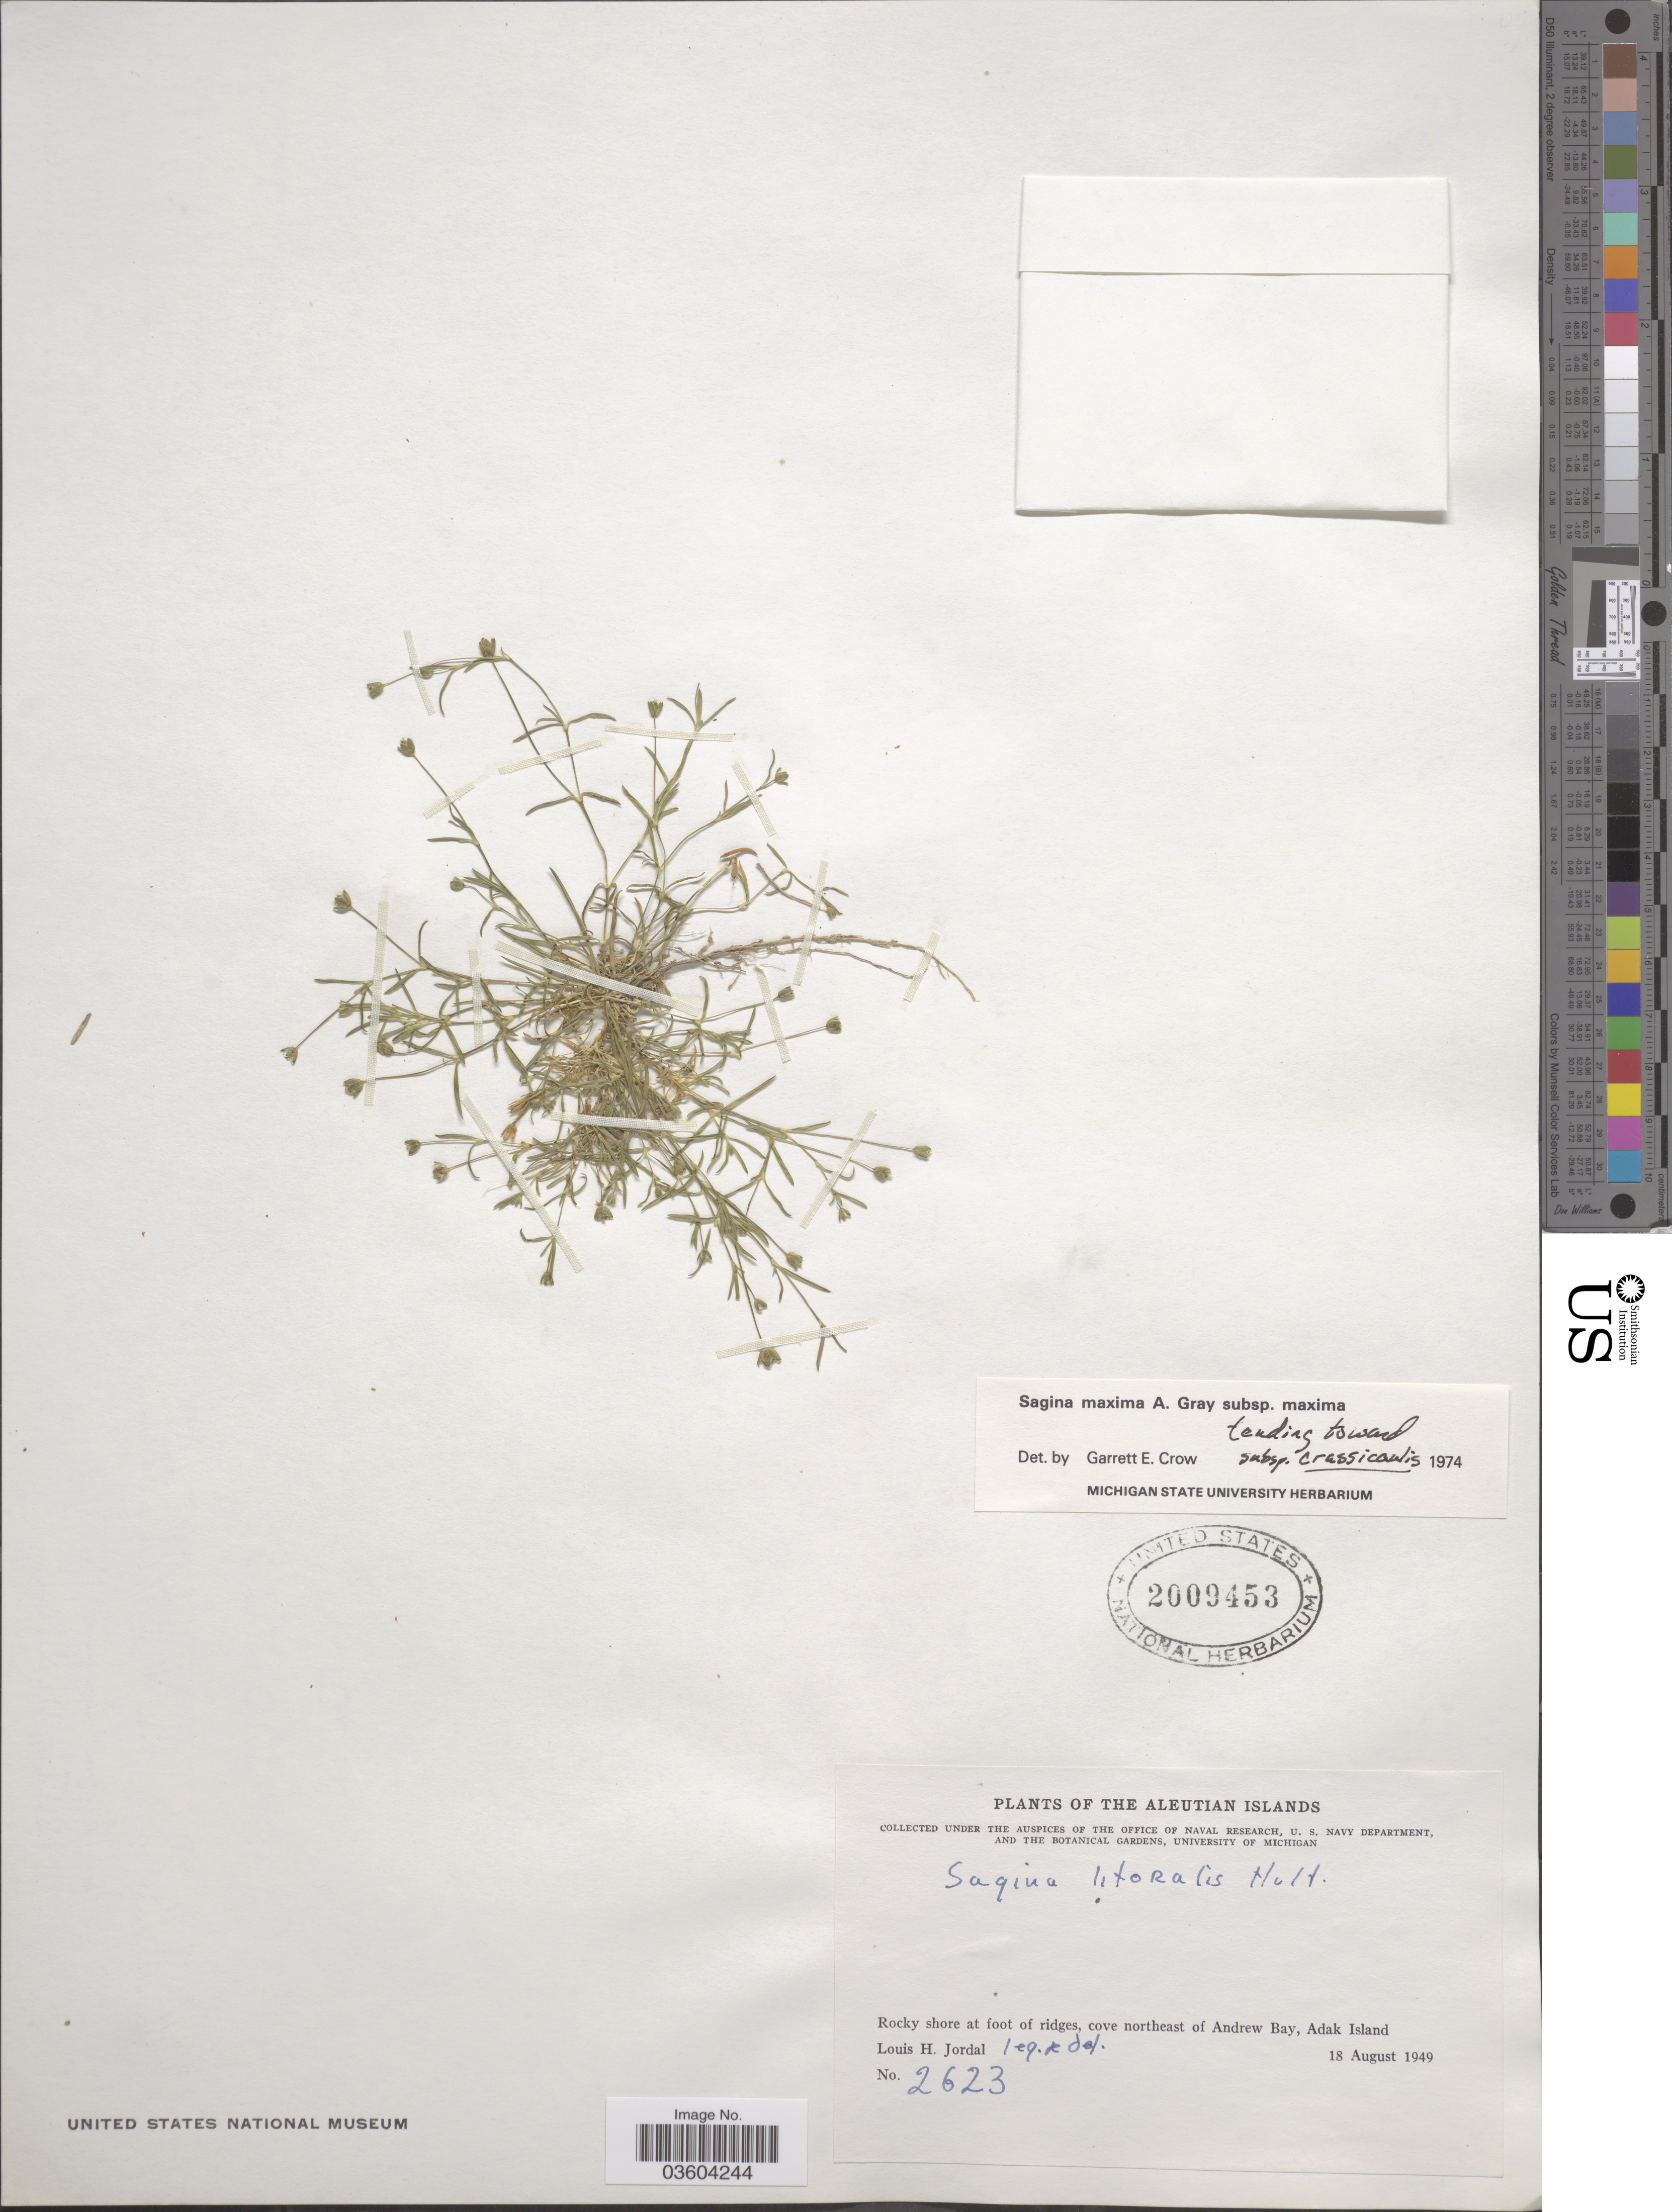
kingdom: Plantae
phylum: Tracheophyta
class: Magnoliopsida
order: Caryophyllales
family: Caryophyllaceae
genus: Sagina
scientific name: Sagina maxima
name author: A. Gray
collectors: L. Jordal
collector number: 2623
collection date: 1949-08-18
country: United States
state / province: Alaska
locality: Aleutian Islands. Rocky shore at foot of ridges, cove northeast of Andrew Bay, Adak Island.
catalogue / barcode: US 2009453